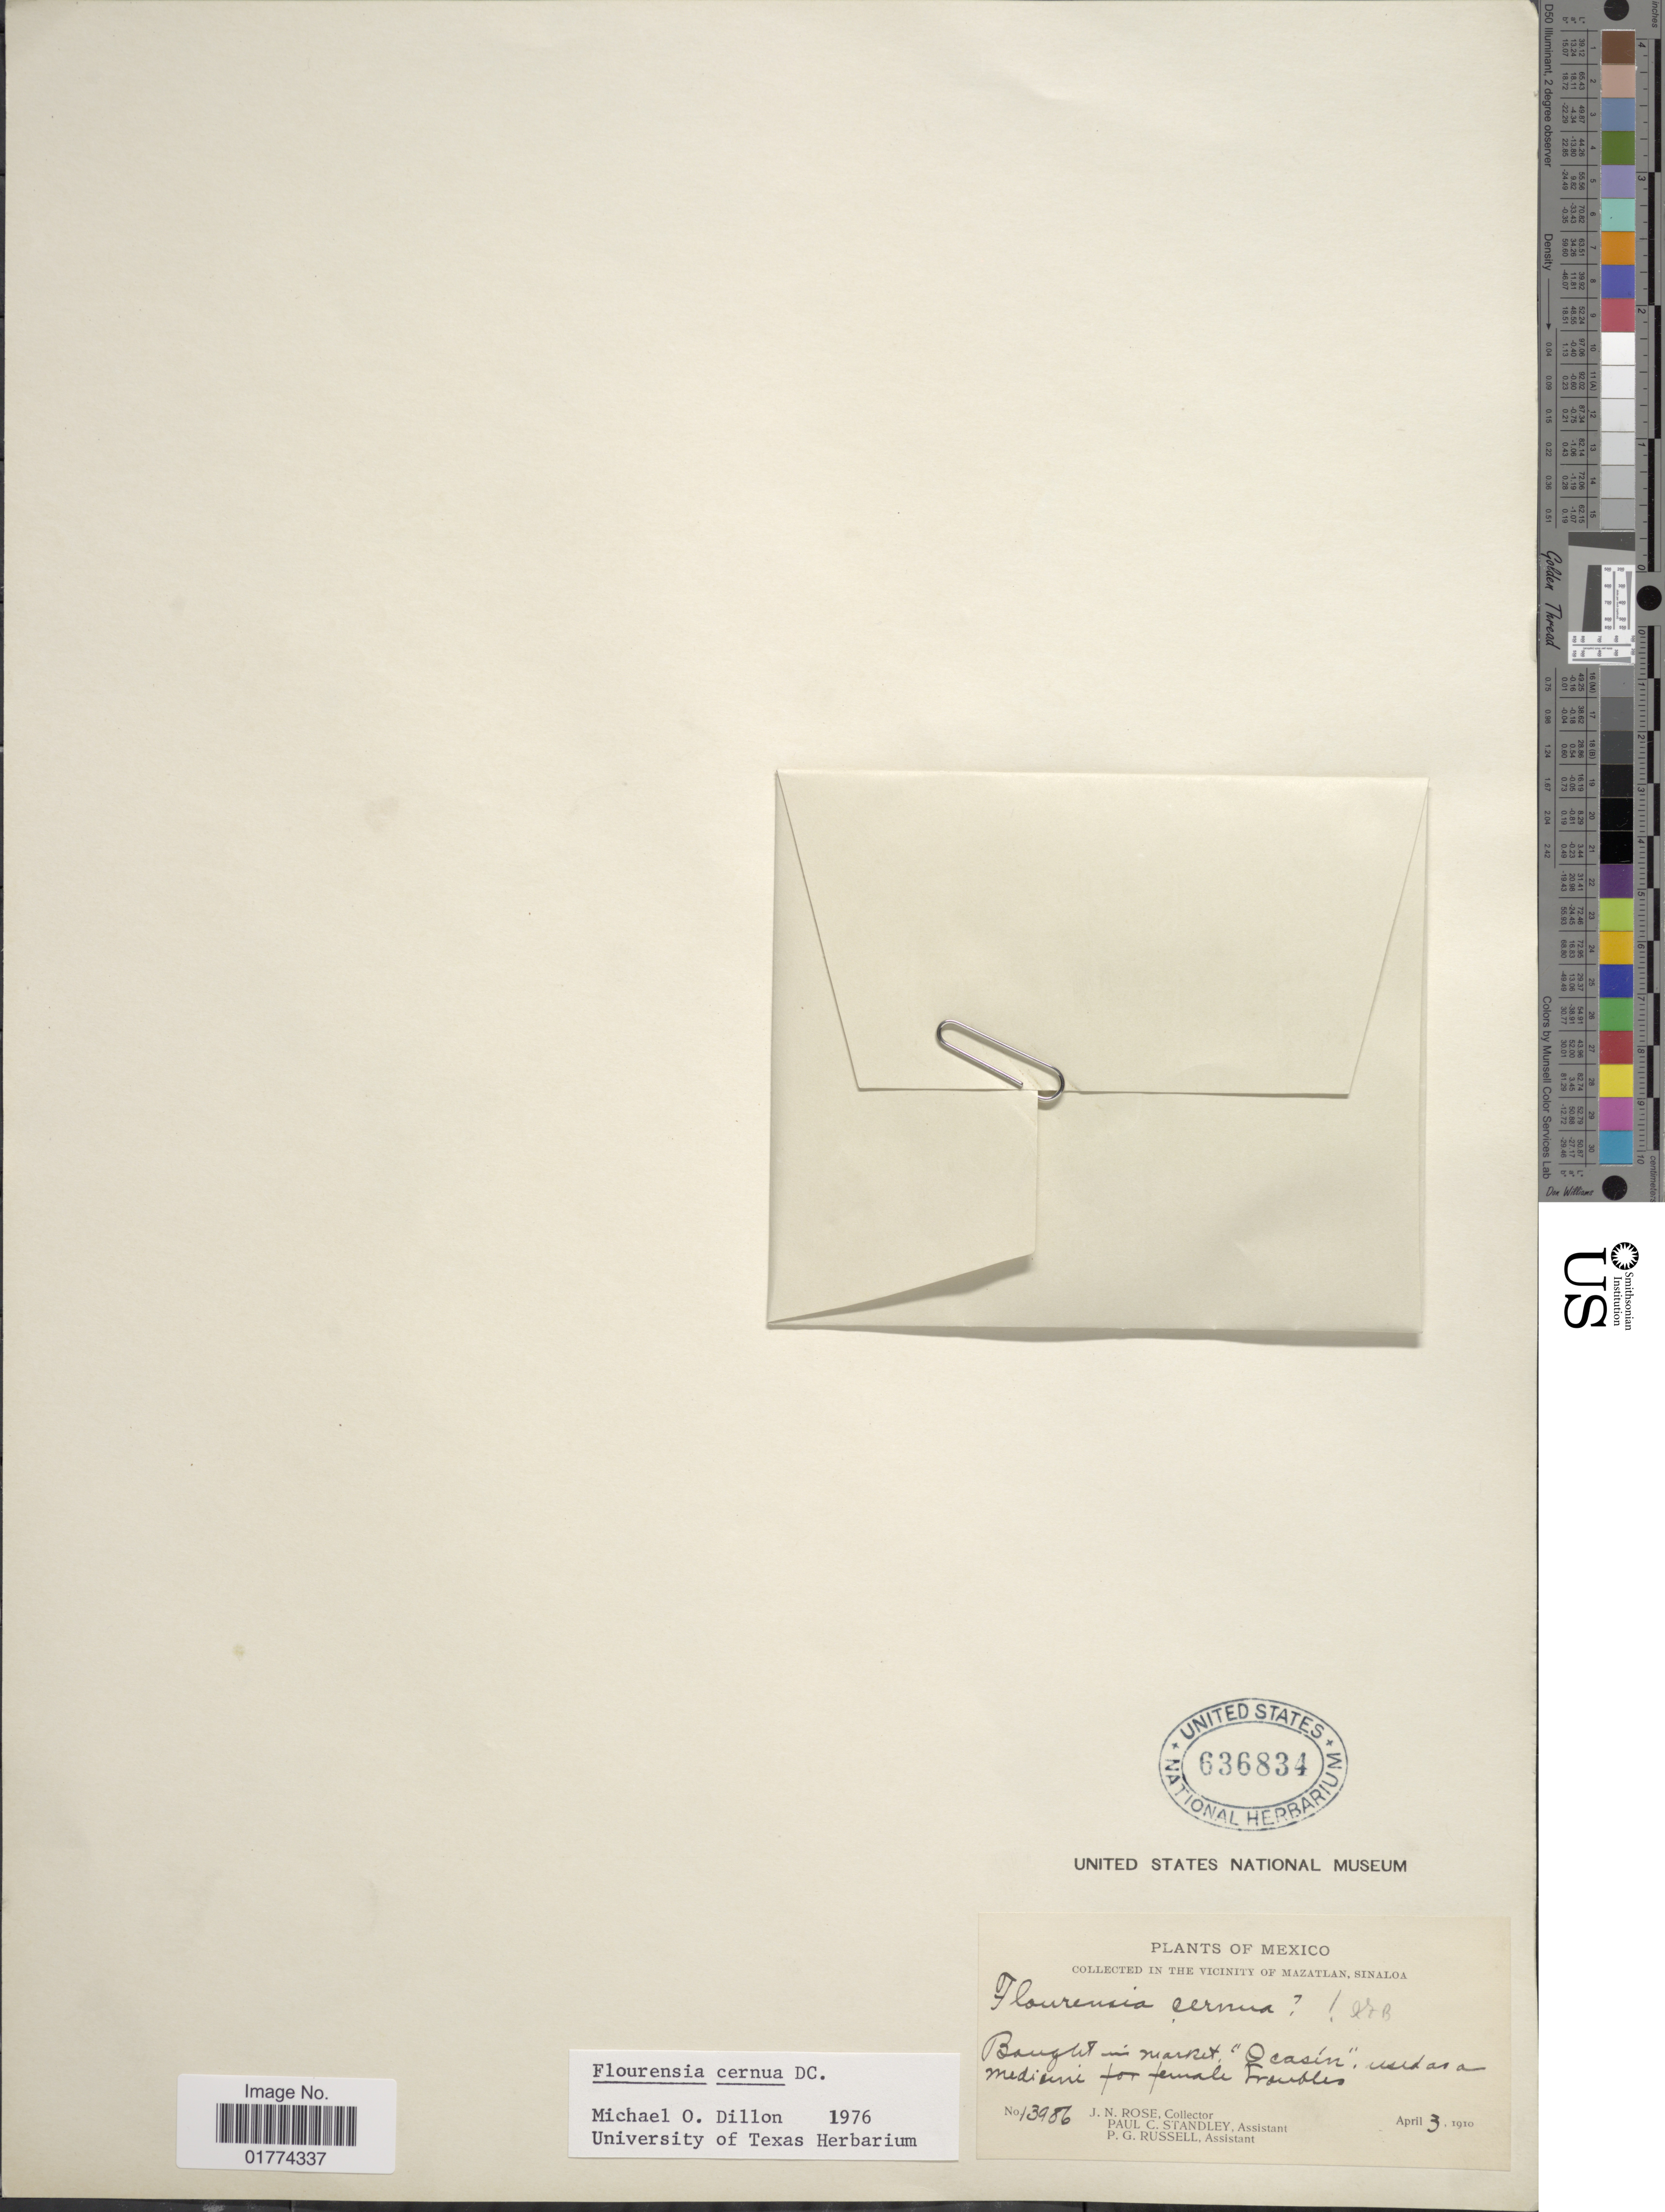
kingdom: Plantae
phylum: Tracheophyta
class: Magnoliopsida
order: Asterales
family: Asteraceae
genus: Flourensia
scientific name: Flourensia cernua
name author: DC.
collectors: J. N. Rose, P. C. Standley & P. G. Russell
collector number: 13986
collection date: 1910-04-03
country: Mexico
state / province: Sinaloa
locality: The vicinity of Mazatlan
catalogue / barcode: US 636834